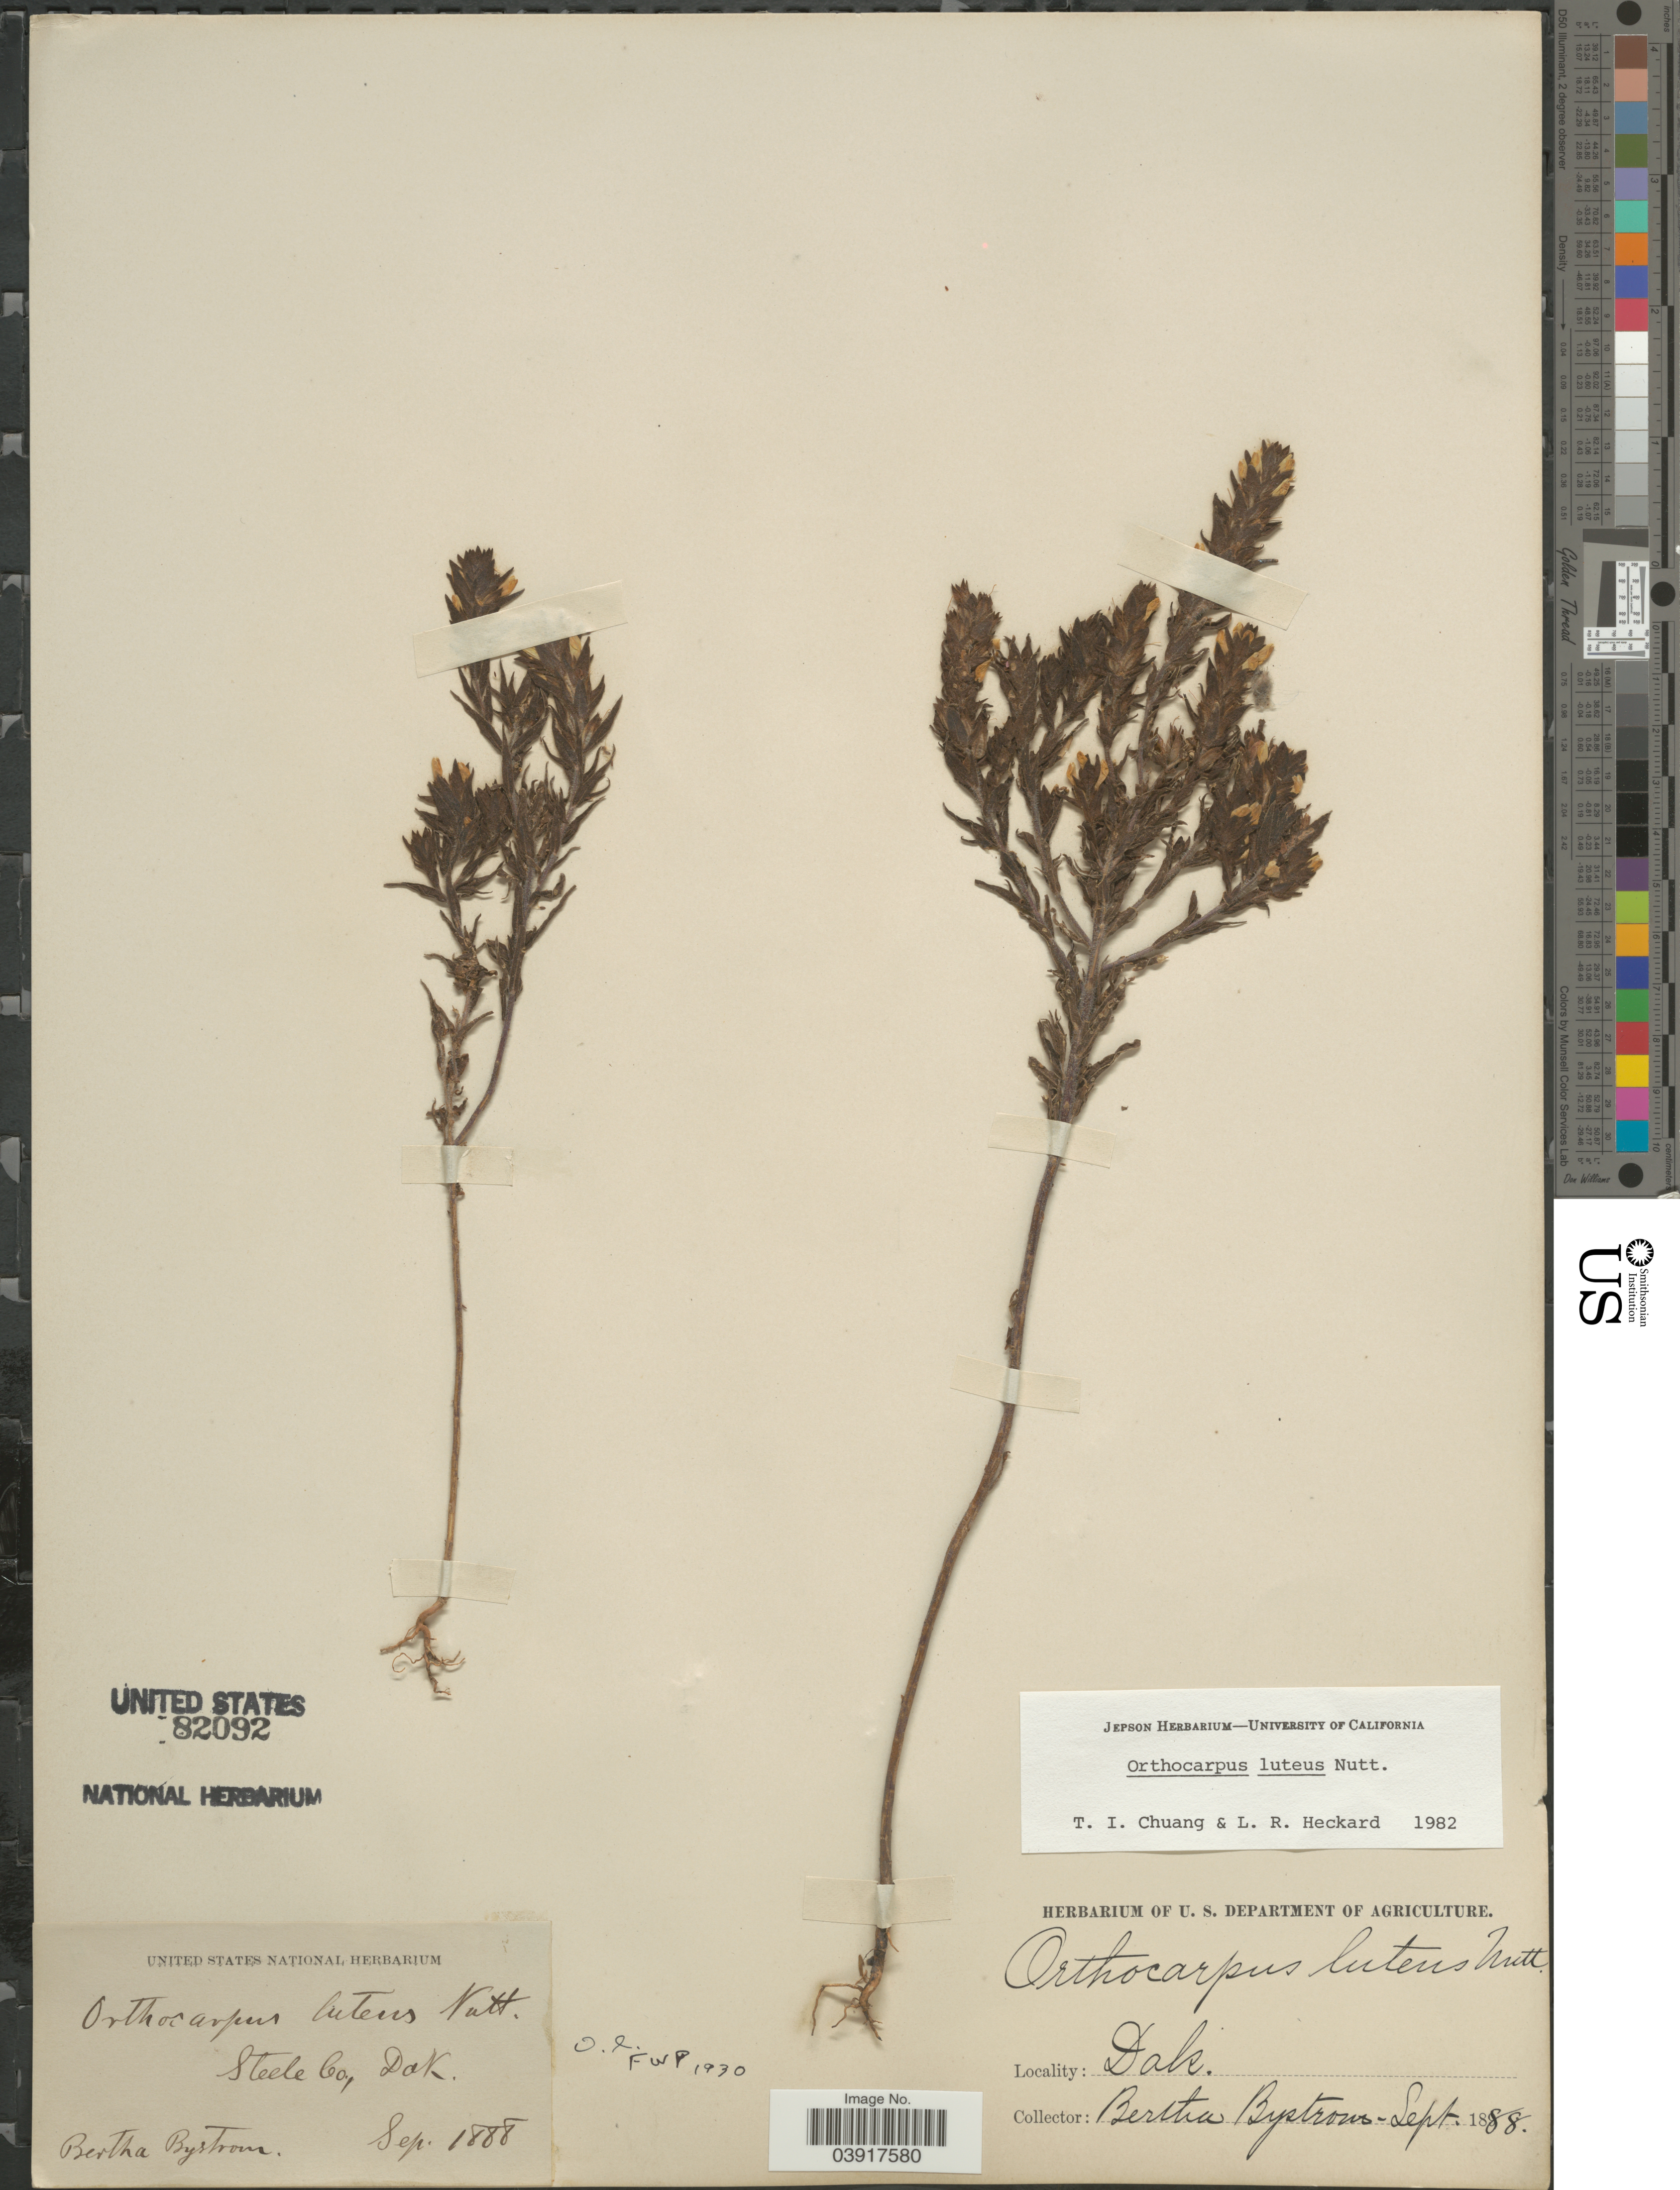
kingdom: Plantae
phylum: Tracheophyta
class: Magnoliopsida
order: Lamiales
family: Orobanchaceae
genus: Orthocarpus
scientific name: Orthocarpus luteus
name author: Nutt.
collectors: B. Bystrom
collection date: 1888-09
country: United States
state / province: North Dakota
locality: Steele Co., Dak.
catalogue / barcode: US 82092